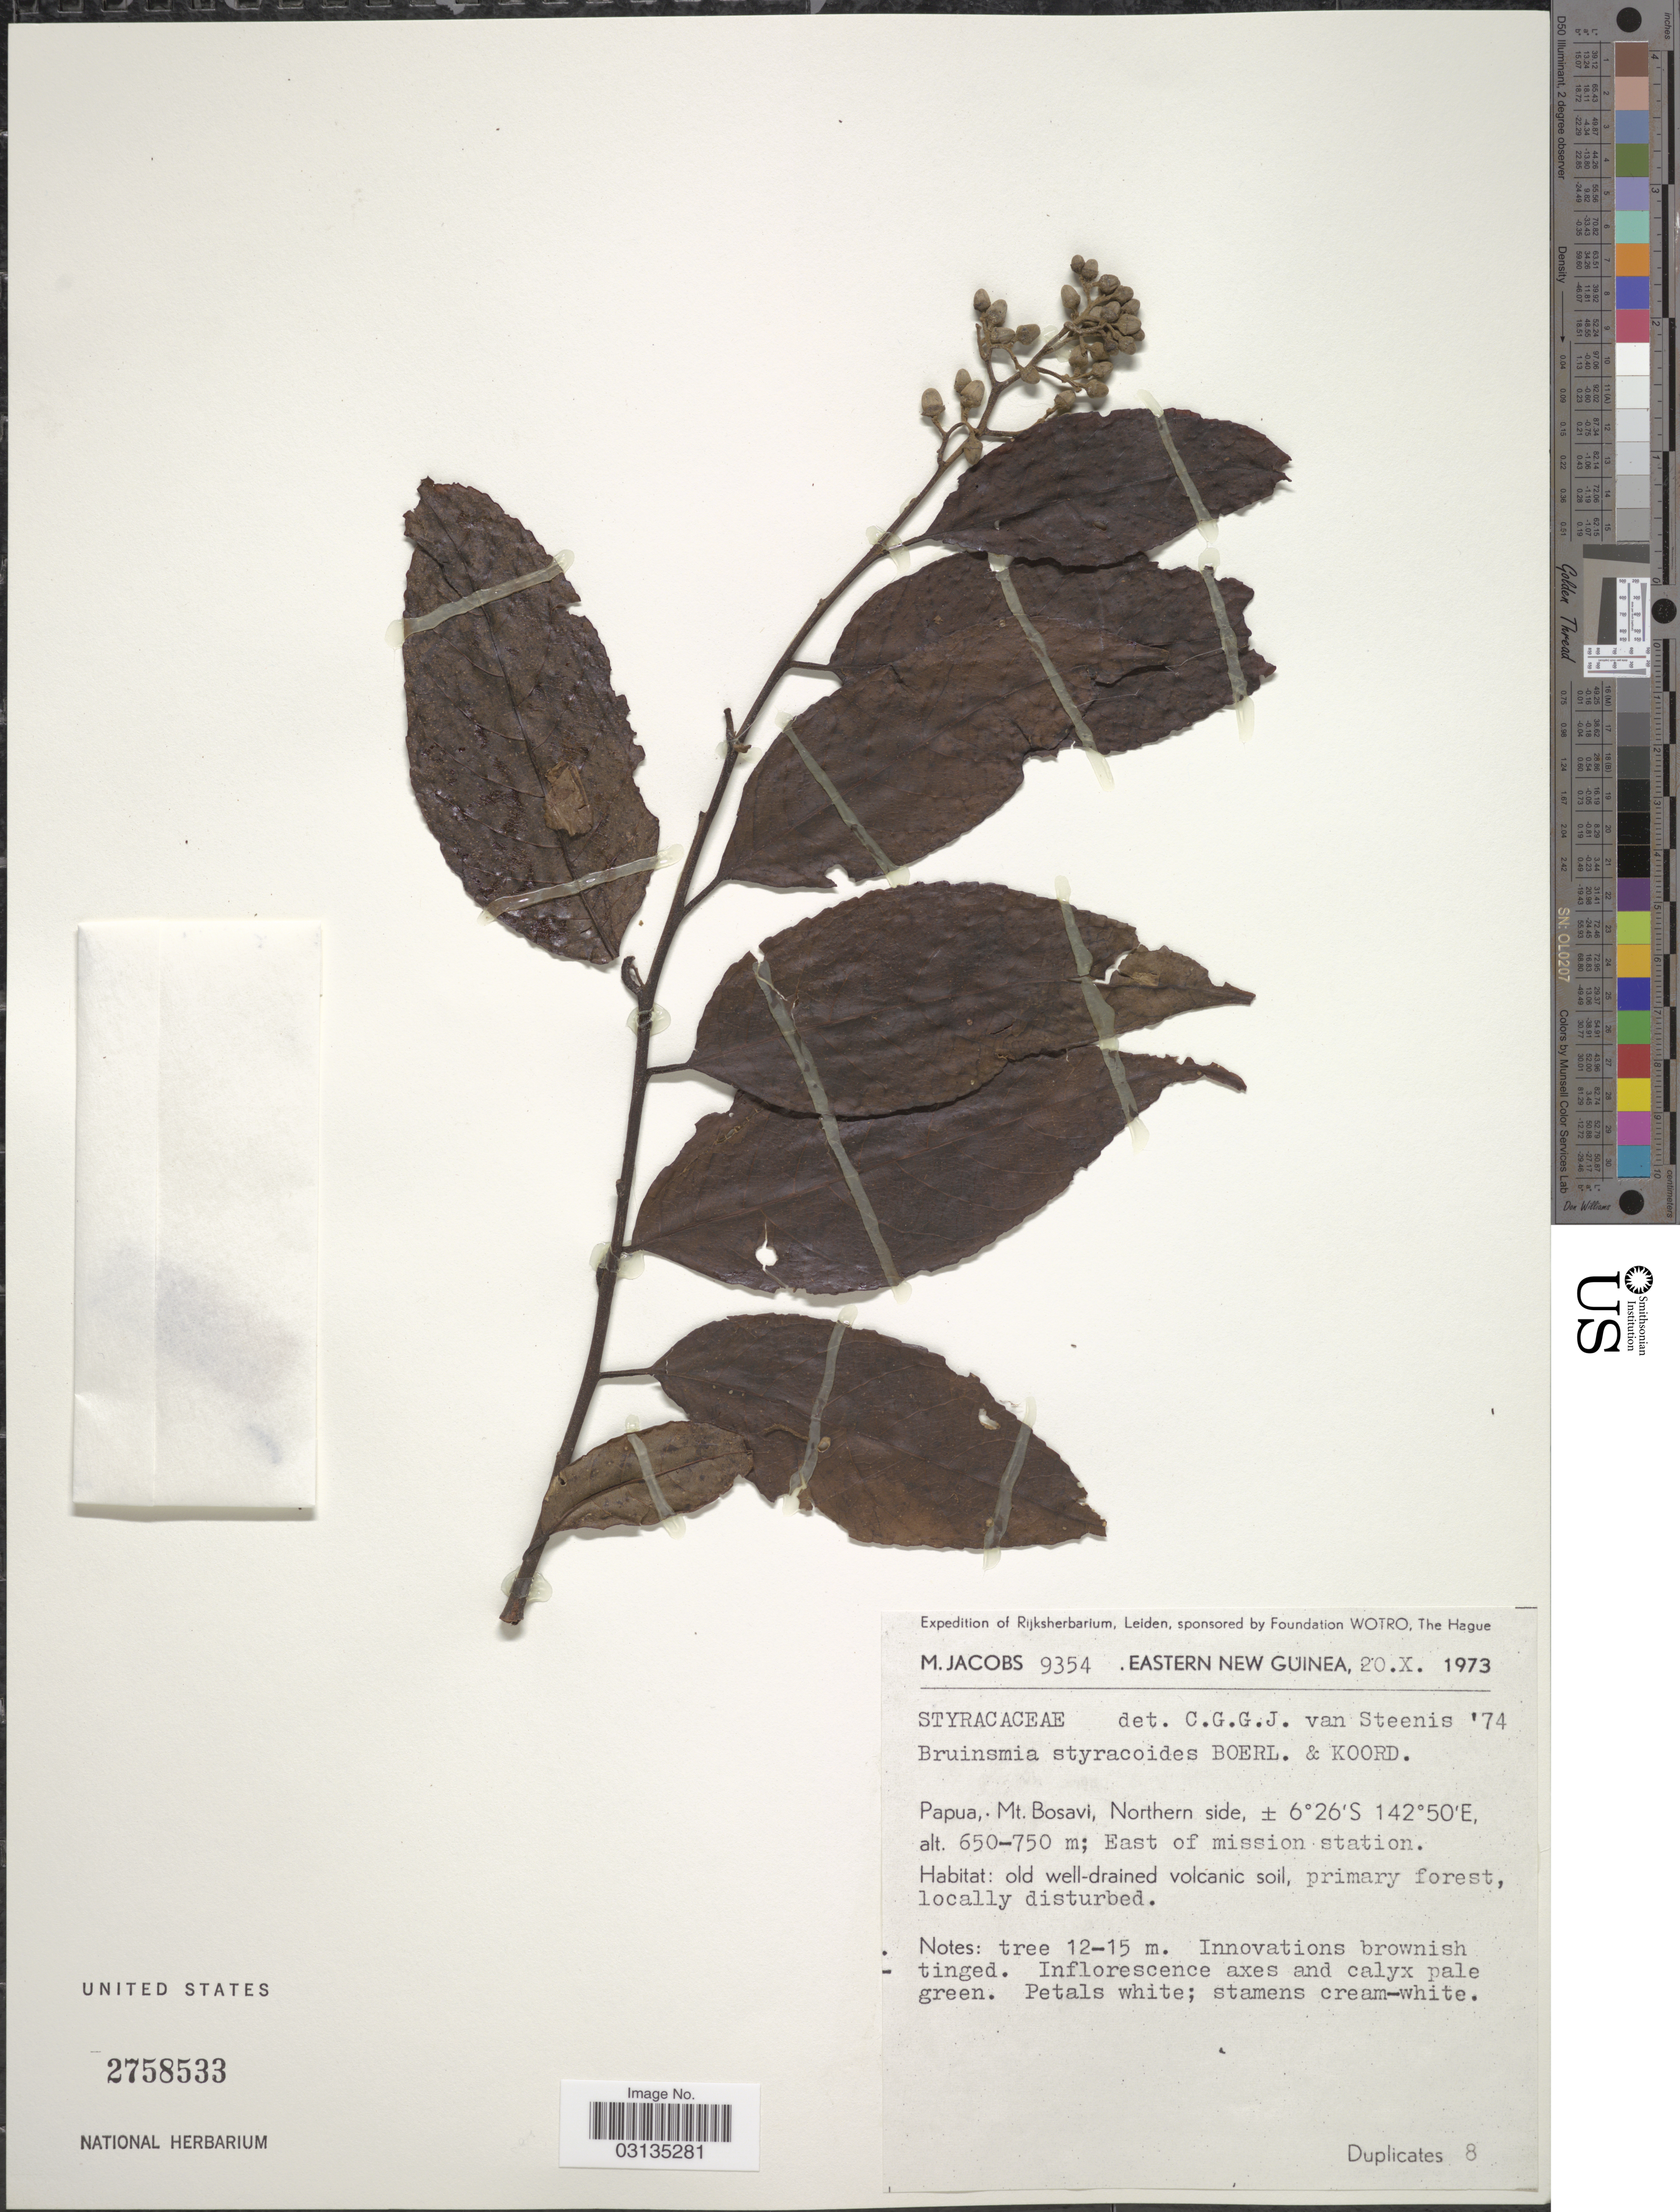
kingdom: Plantae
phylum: Tracheophyta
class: Magnoliopsida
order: Ericales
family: Styracaceae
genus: Bruinsmia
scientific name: Bruinsmia styracoides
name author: Boerl. & Koord.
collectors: M. Jacobs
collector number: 9354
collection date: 1973-10-20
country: Papua New Guinea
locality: Eastern New Guinea, Papua, Mt. Bosavi, Northern side. East of mission station.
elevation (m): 650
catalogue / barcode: US 2758533